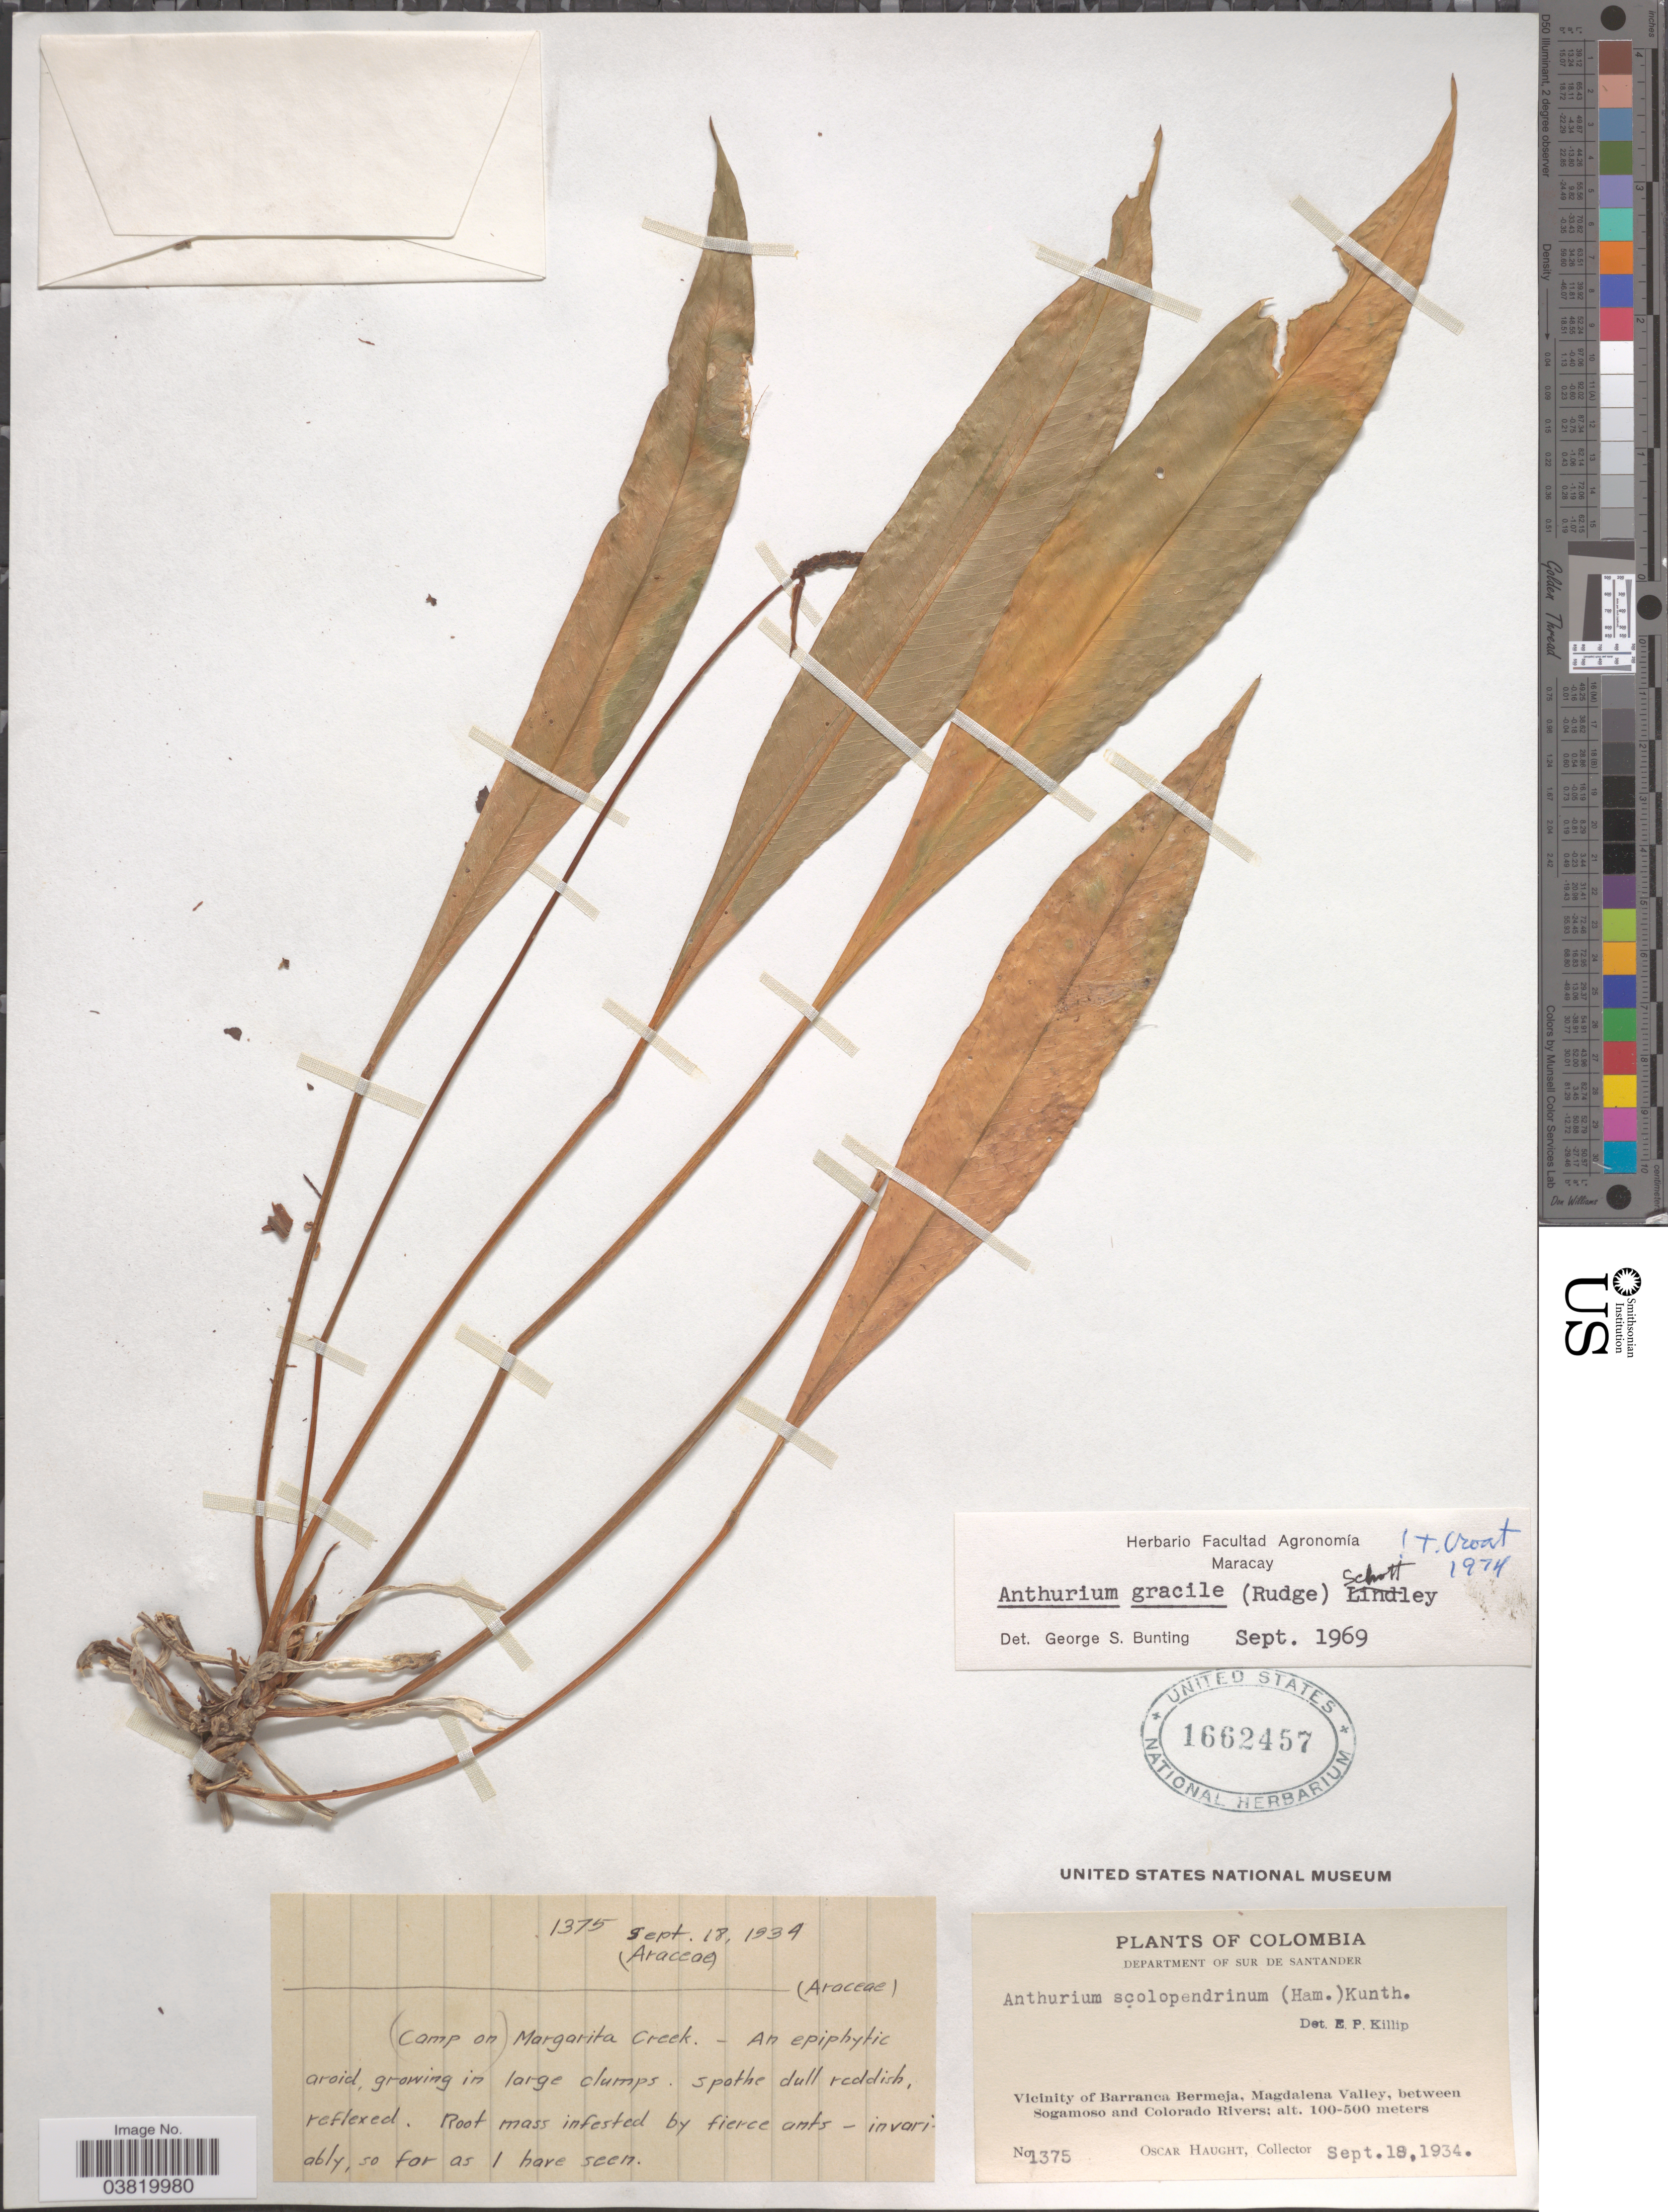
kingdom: Plantae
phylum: Tracheophyta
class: Liliopsida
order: Alismatales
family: Araceae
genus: Anthurium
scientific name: Anthurium gracile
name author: (Rudge) Schott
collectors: O. Haught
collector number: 1375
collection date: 1934-09-18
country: Colombia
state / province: Santander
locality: Department of Sur de Santander. Vicinity of Barranca Bermeja, Magdalena Valley, between Sogamoso and Colorado Rivers. (Camp on) Margarita Creek.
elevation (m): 100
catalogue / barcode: US 1662457